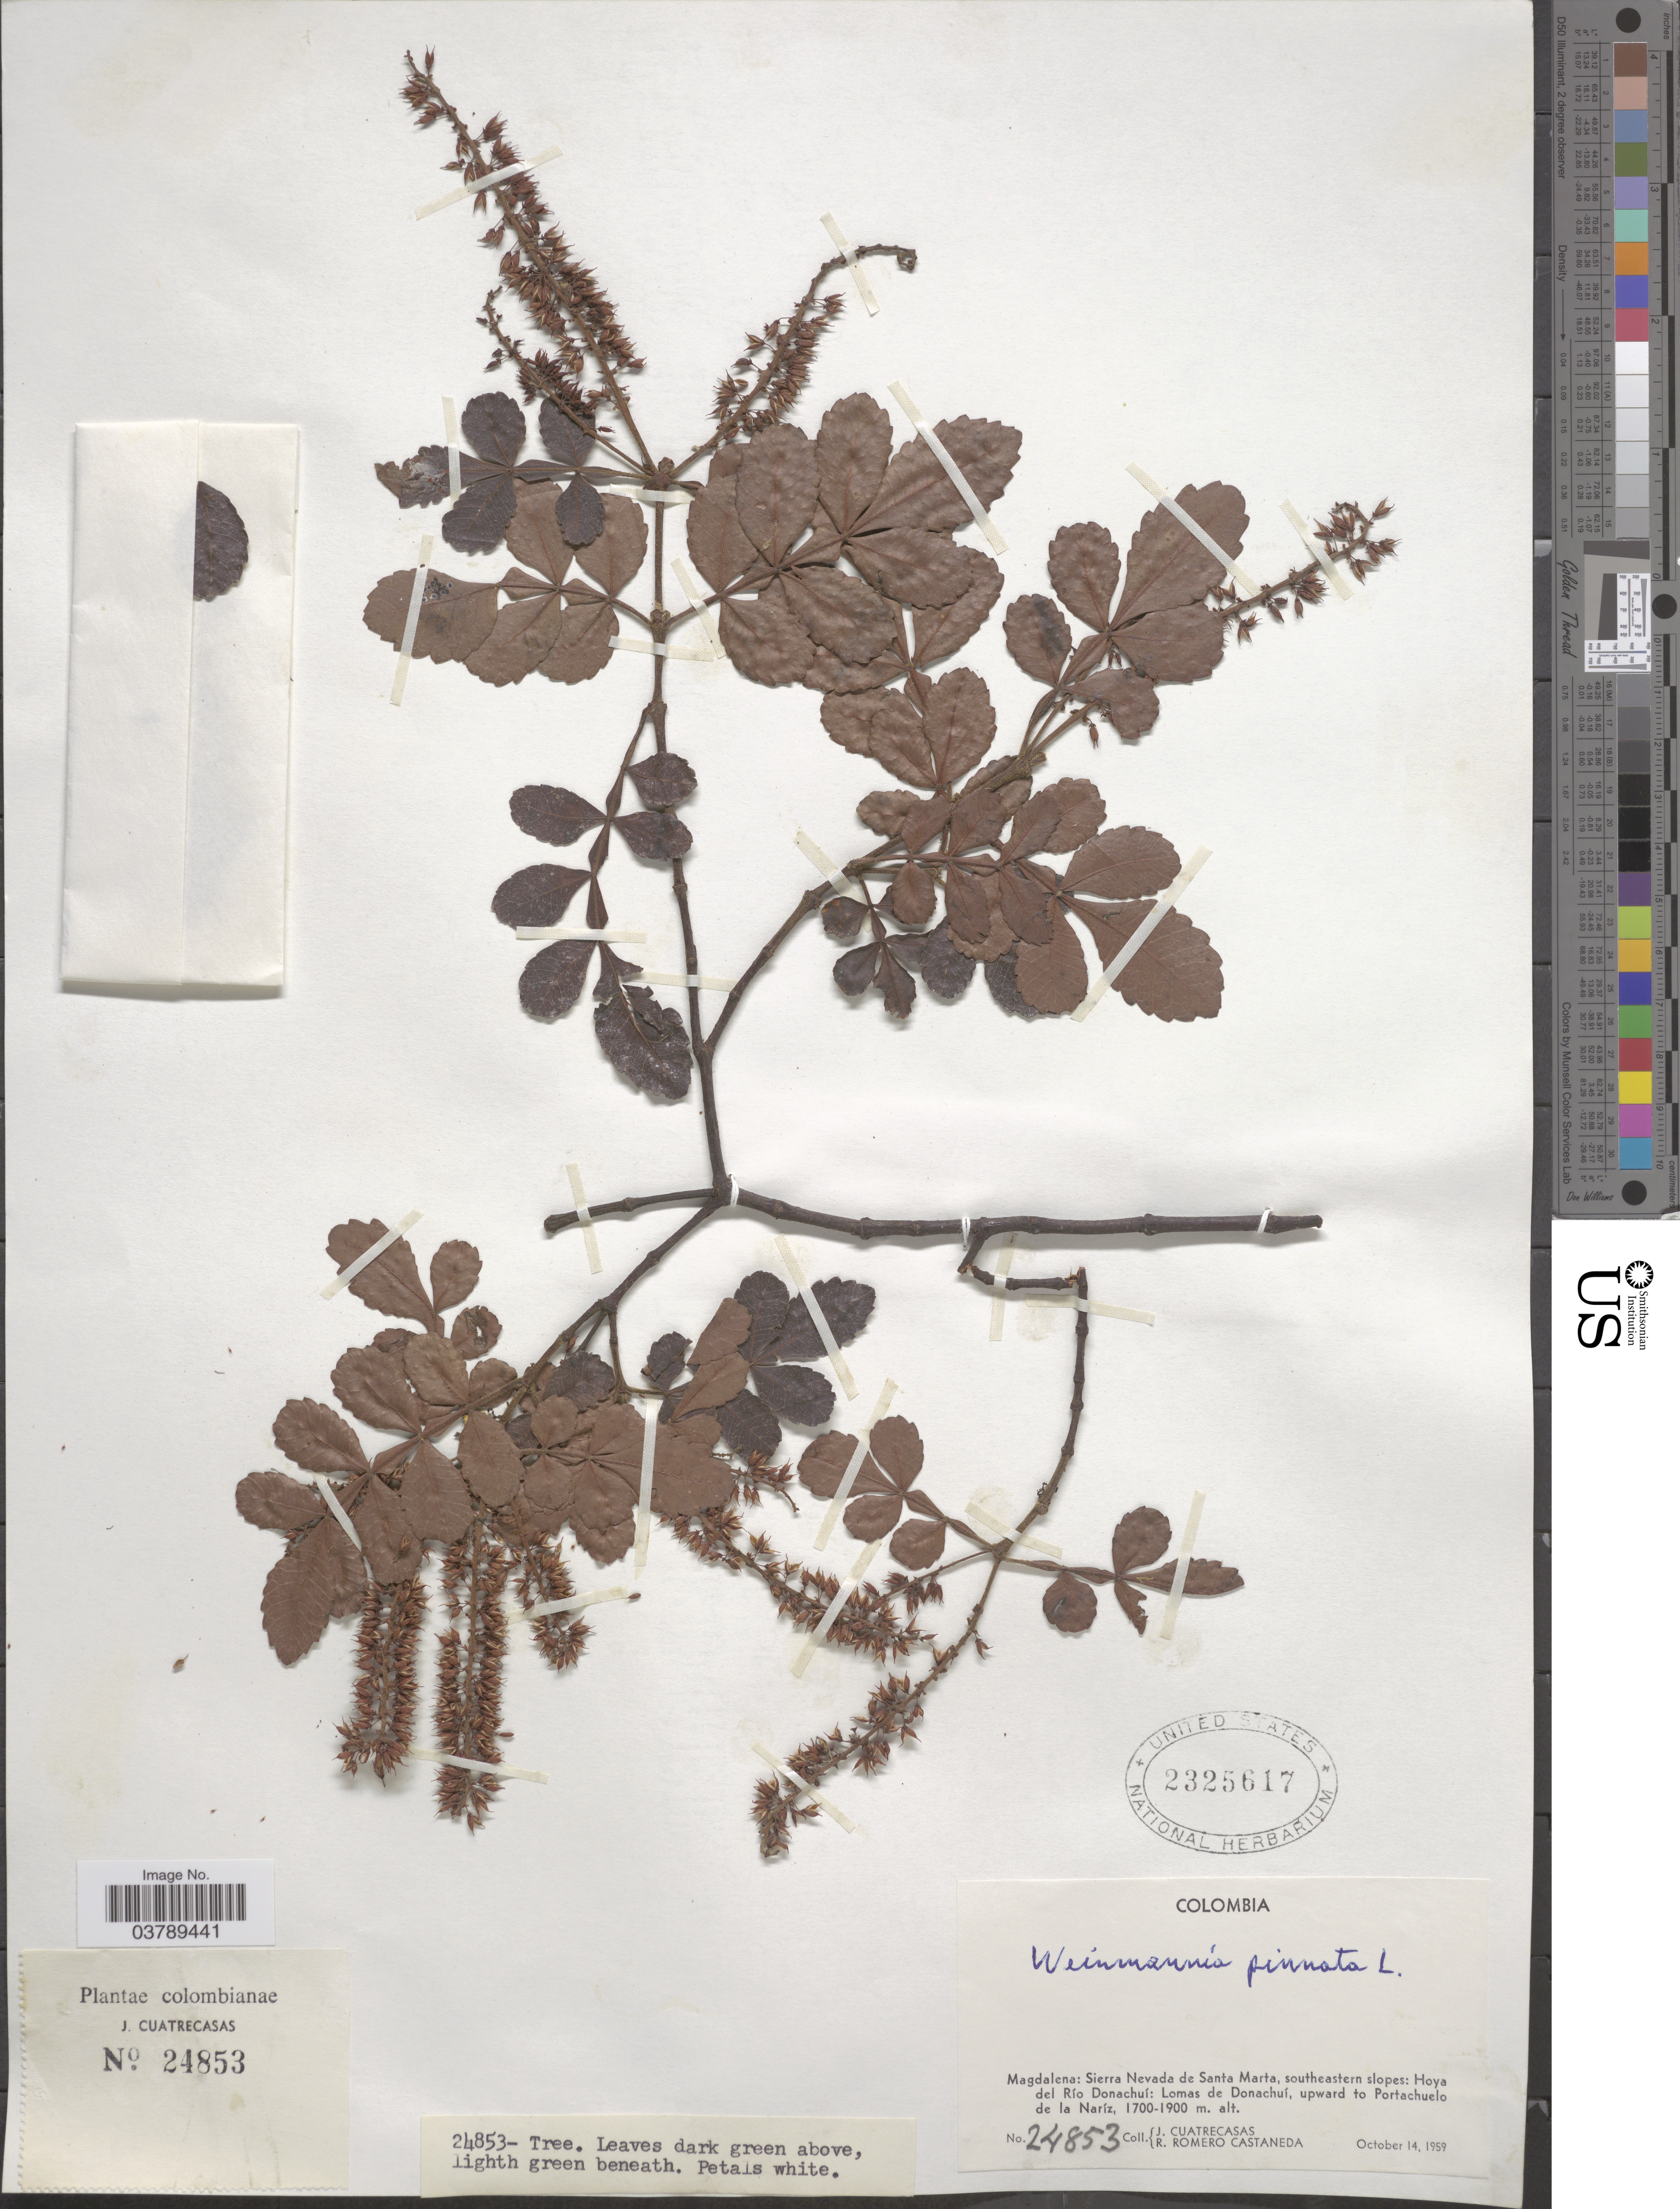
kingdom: Plantae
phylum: Tracheophyta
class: Magnoliopsida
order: Oxalidales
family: Cunoniaceae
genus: Weinmannia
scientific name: Weinmannia pinnata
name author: L.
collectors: J. Cuatrecasas & R. Romero Castañeda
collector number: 24853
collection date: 1959-10-14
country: Colombia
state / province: Magdalena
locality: Sierra Nevada de Santa Marta, southeastern slopes: Hoya del Río Donachuí: Lomas de Donachuí, upward to Portachuelo de la Naríz.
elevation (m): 1700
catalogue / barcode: US 2325617